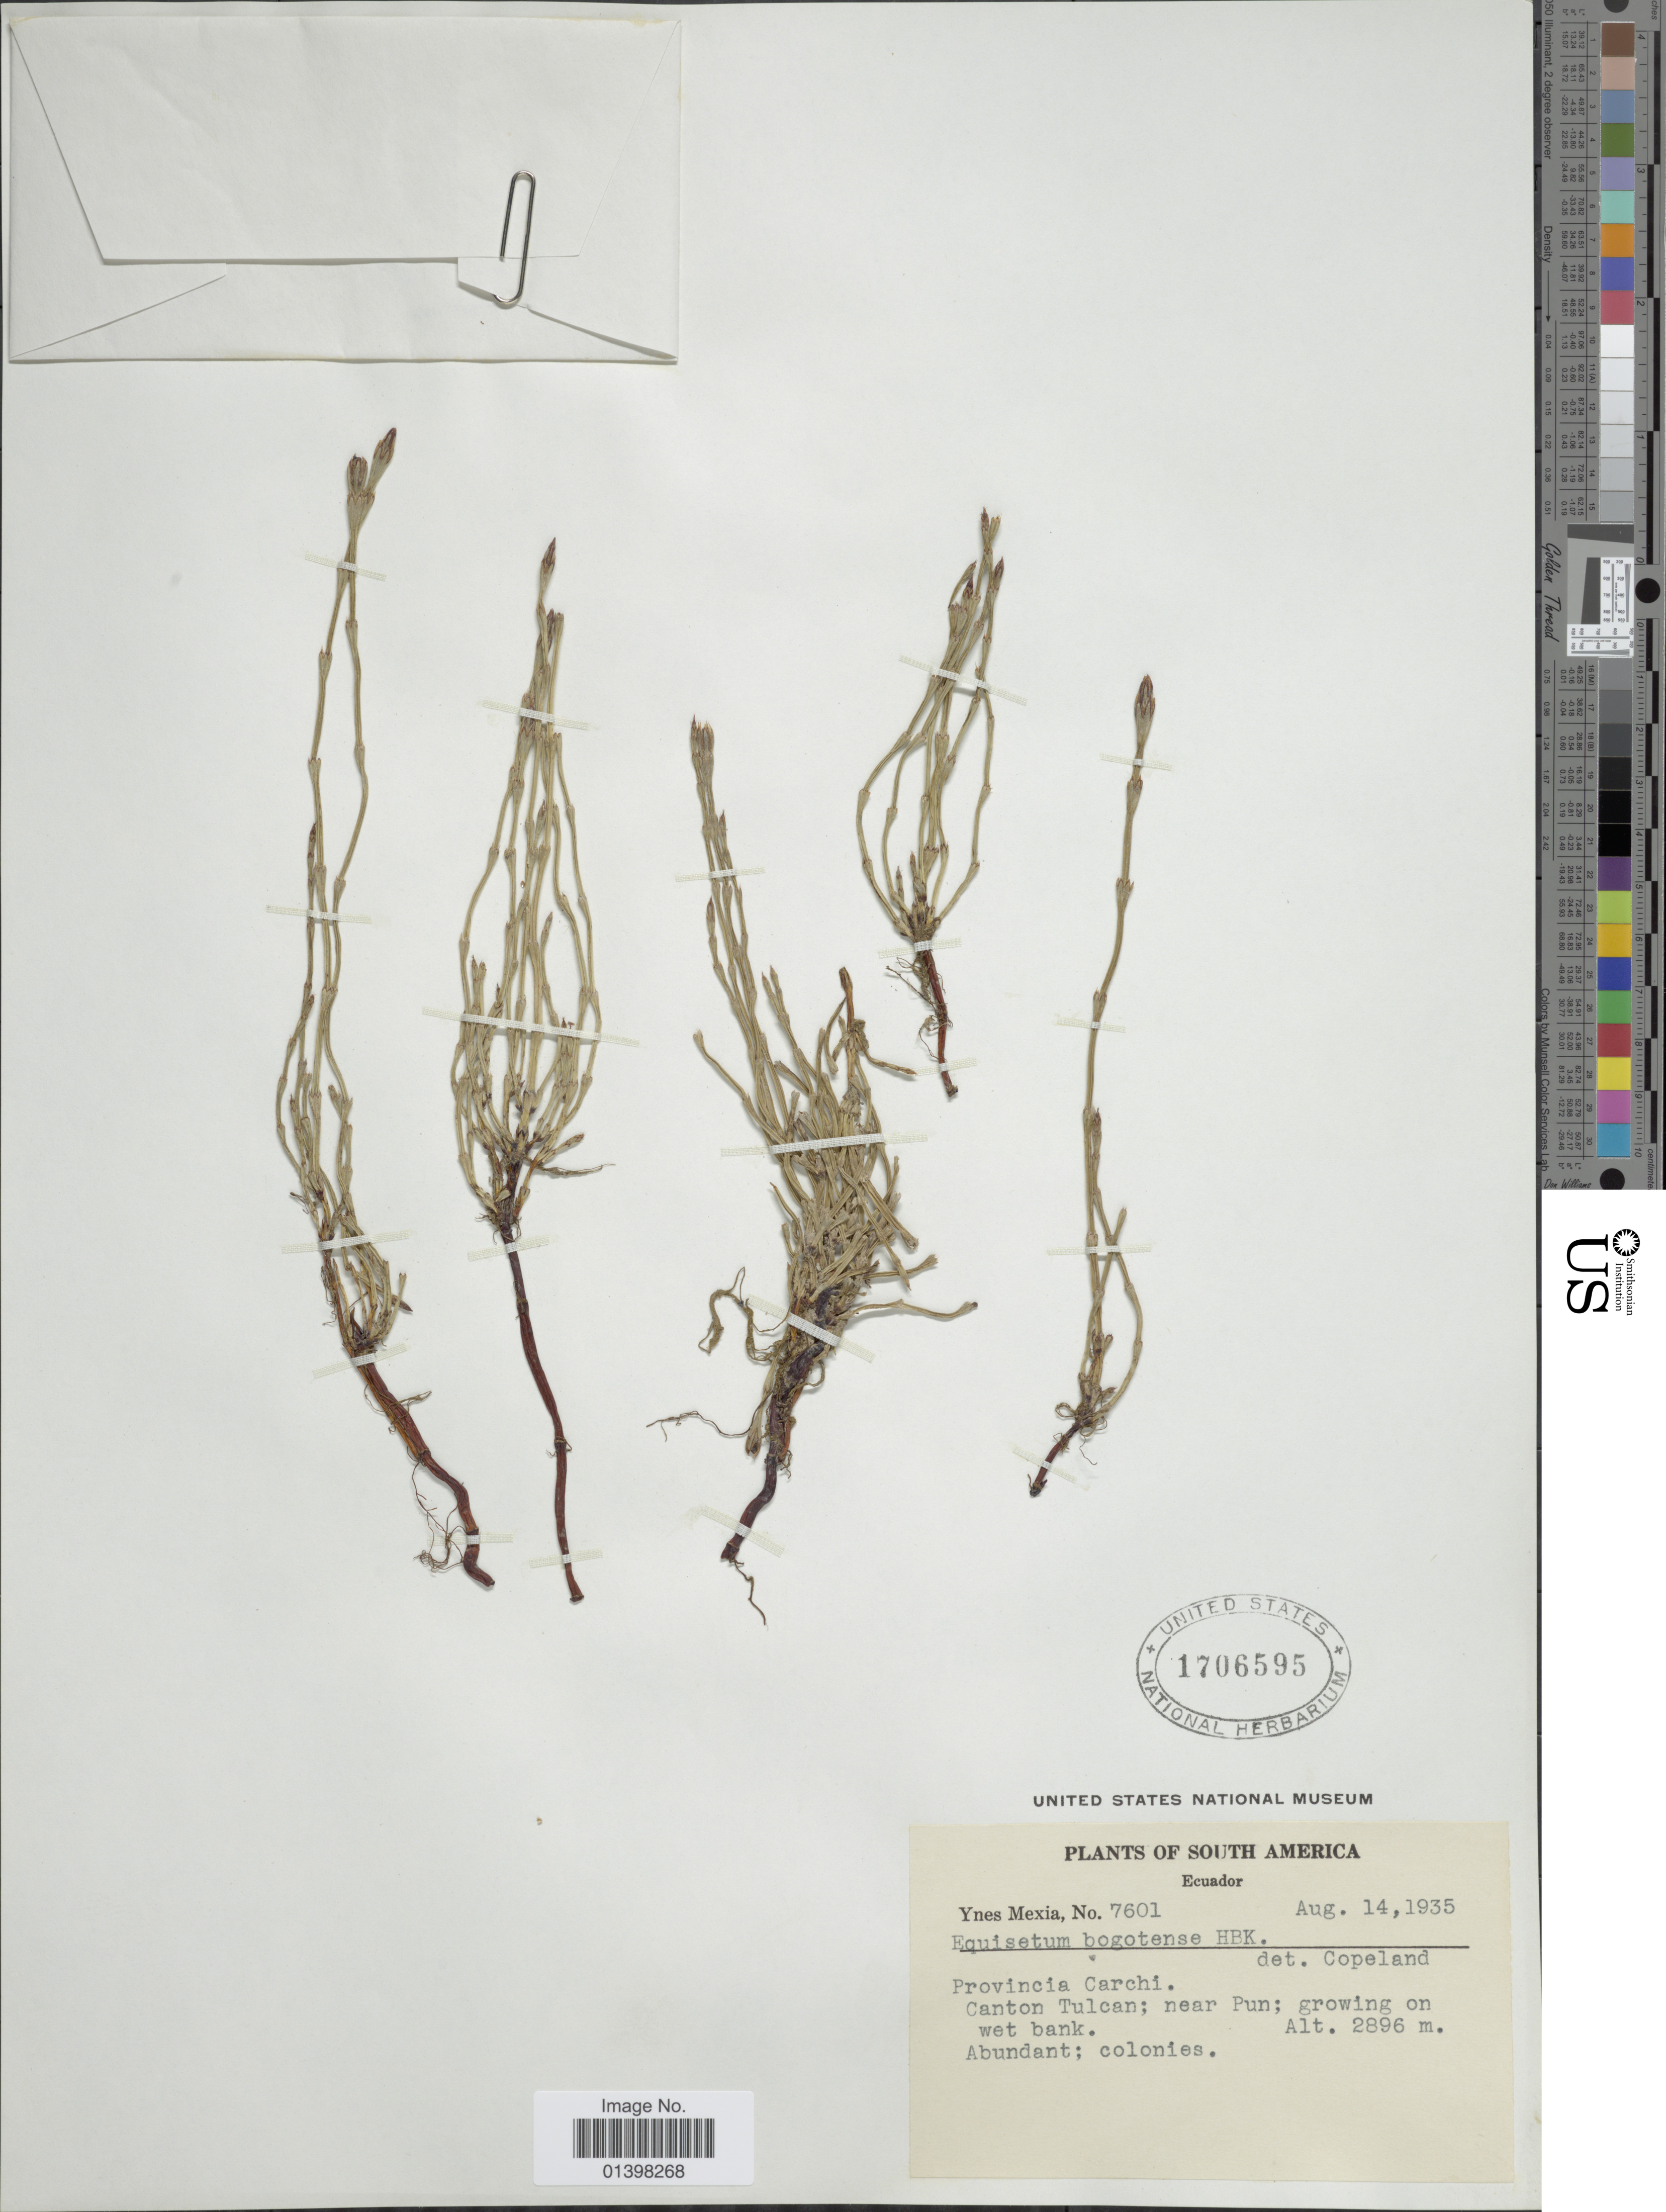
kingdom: Plantae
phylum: Tracheophyta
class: Polypodiopsida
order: Equisetales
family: Equisetaceae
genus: Equisetum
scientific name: Equisetum bogotense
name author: Kunth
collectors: Y. Mexia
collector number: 7601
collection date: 1935-08-14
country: Ecuador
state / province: Carchi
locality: Canton Tulcan; near Pun; growing on wet bank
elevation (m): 2896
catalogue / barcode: US 1706595